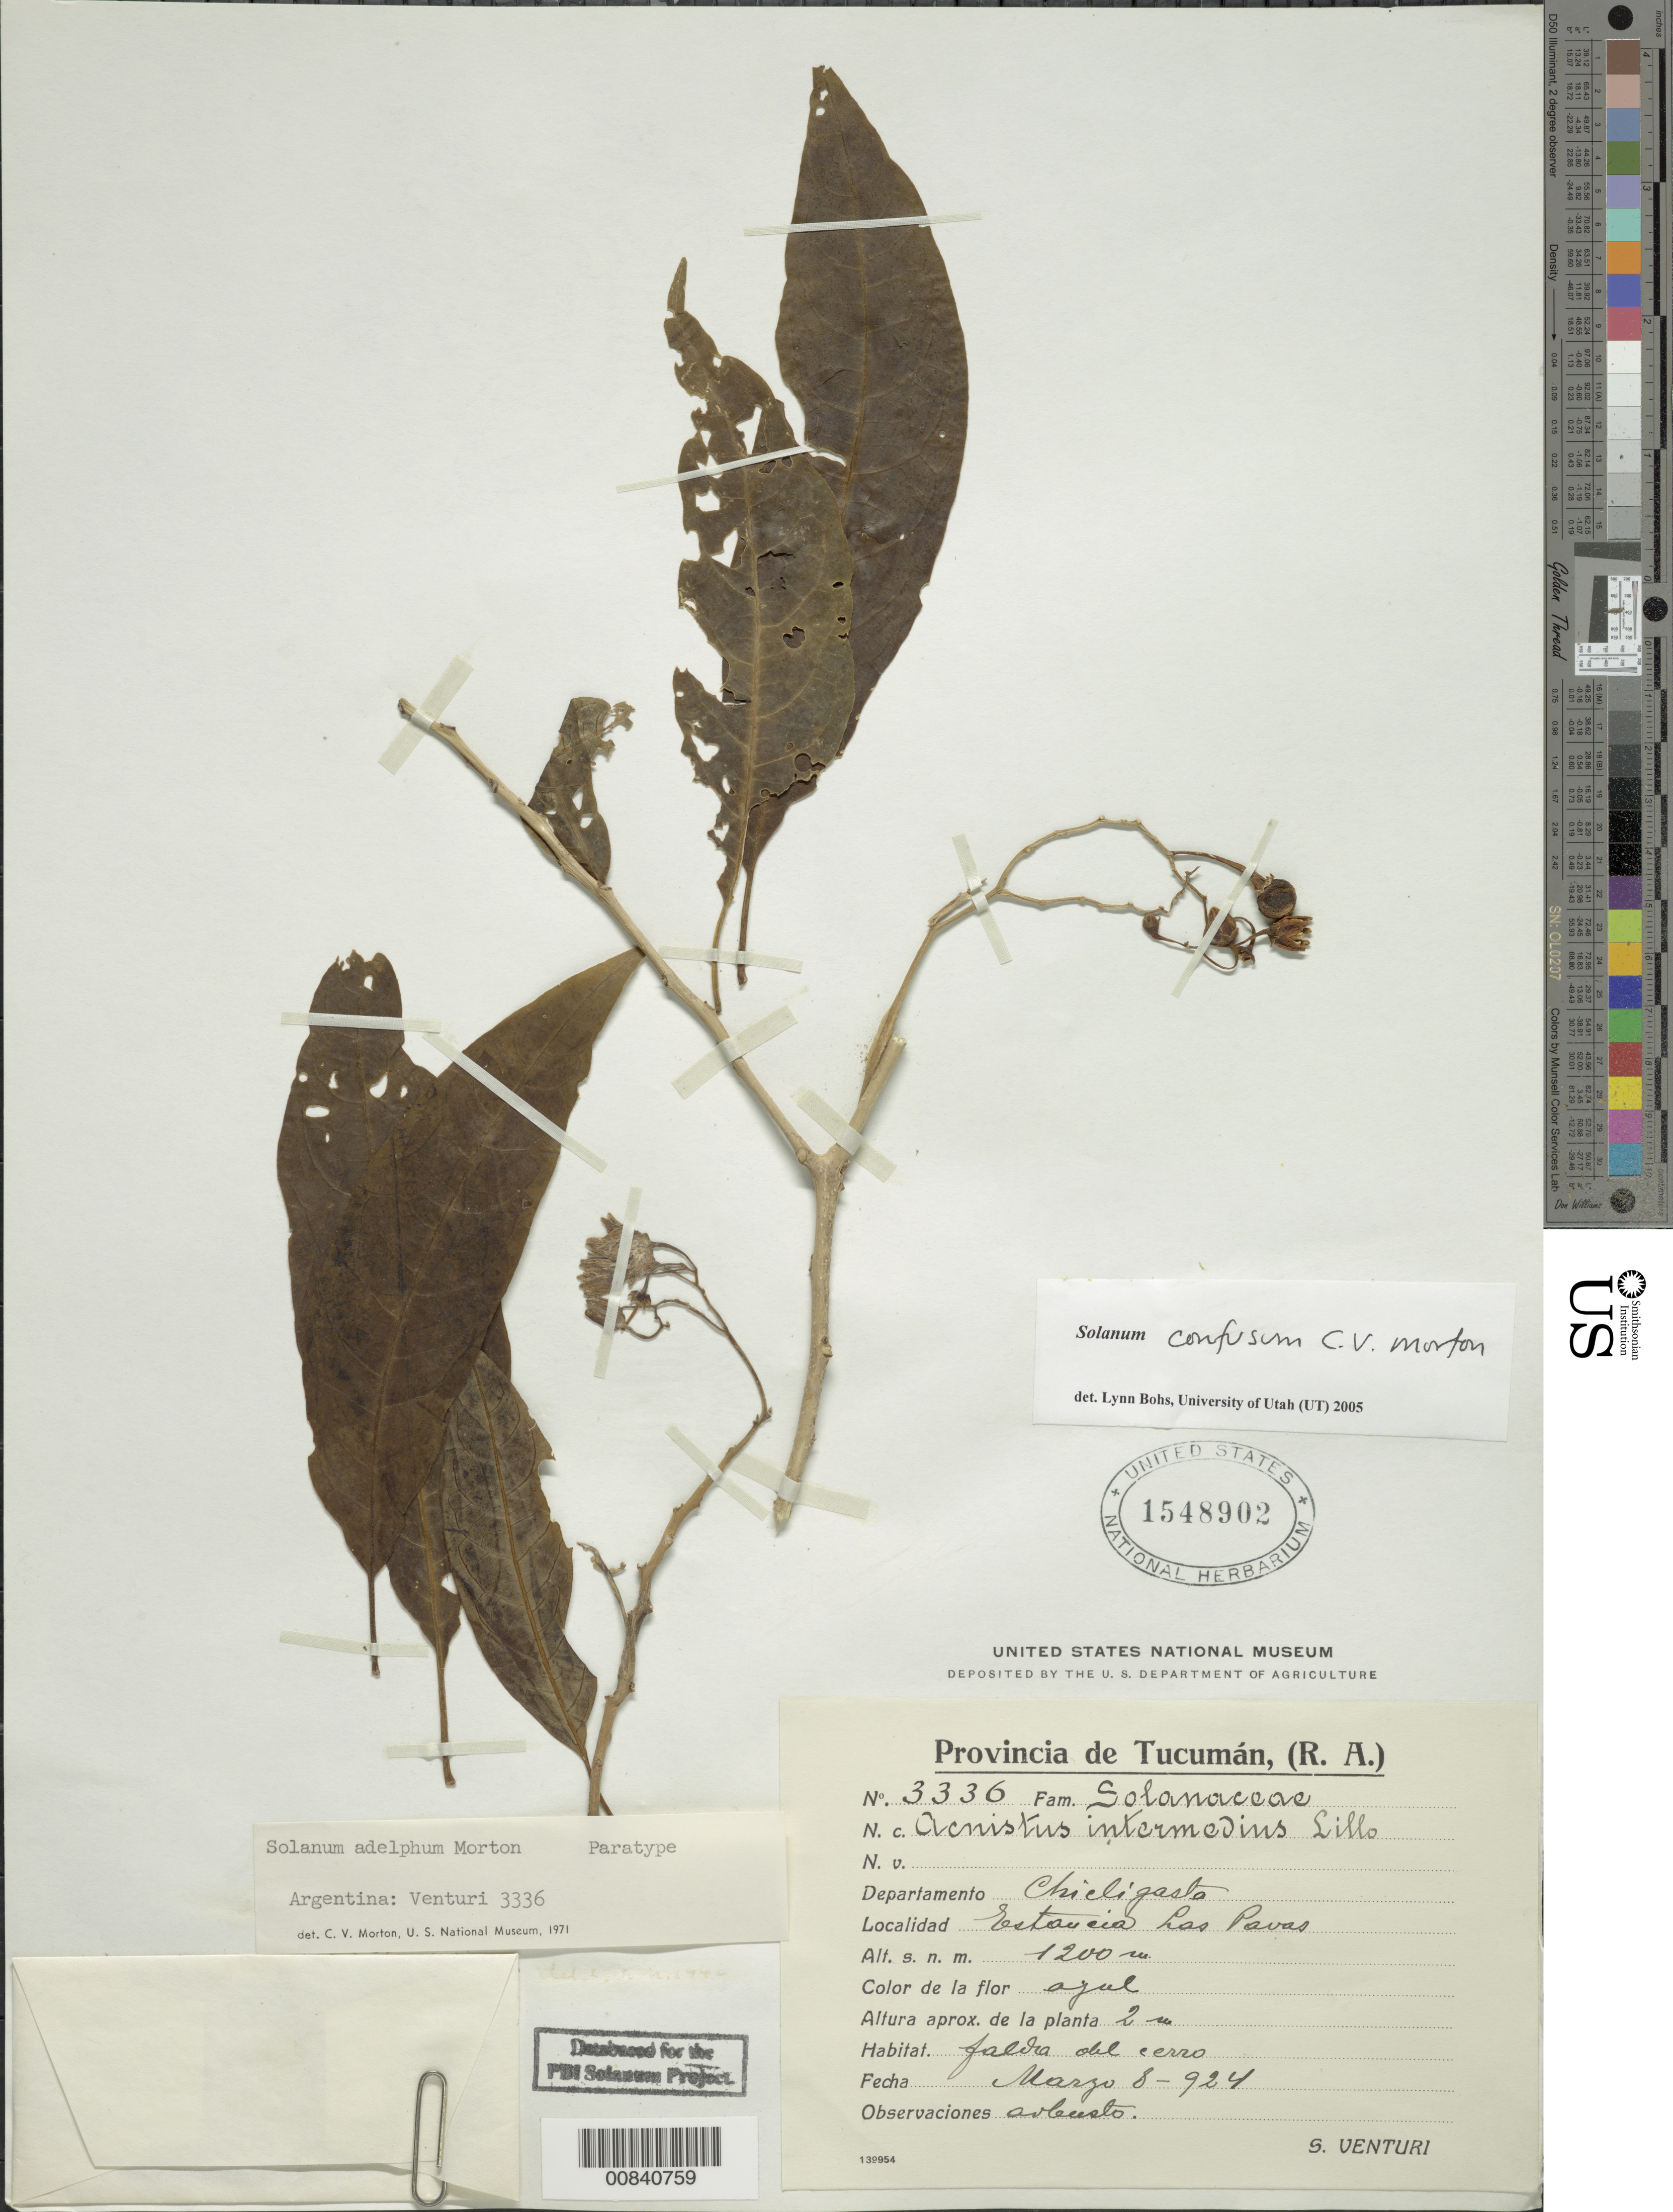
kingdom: Plantae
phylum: Tracheophyta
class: Magnoliopsida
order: Solanales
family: Solanaceae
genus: Solanum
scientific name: Solanum confusum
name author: C.V. Morton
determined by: Bohs, L. A.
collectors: S. Venturi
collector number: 3336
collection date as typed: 8 Mar 1924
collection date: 1924-03-08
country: Argentina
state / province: Tucumán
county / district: Chichigasta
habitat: Faldada del Cerro.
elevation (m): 1200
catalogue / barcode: US 1548902